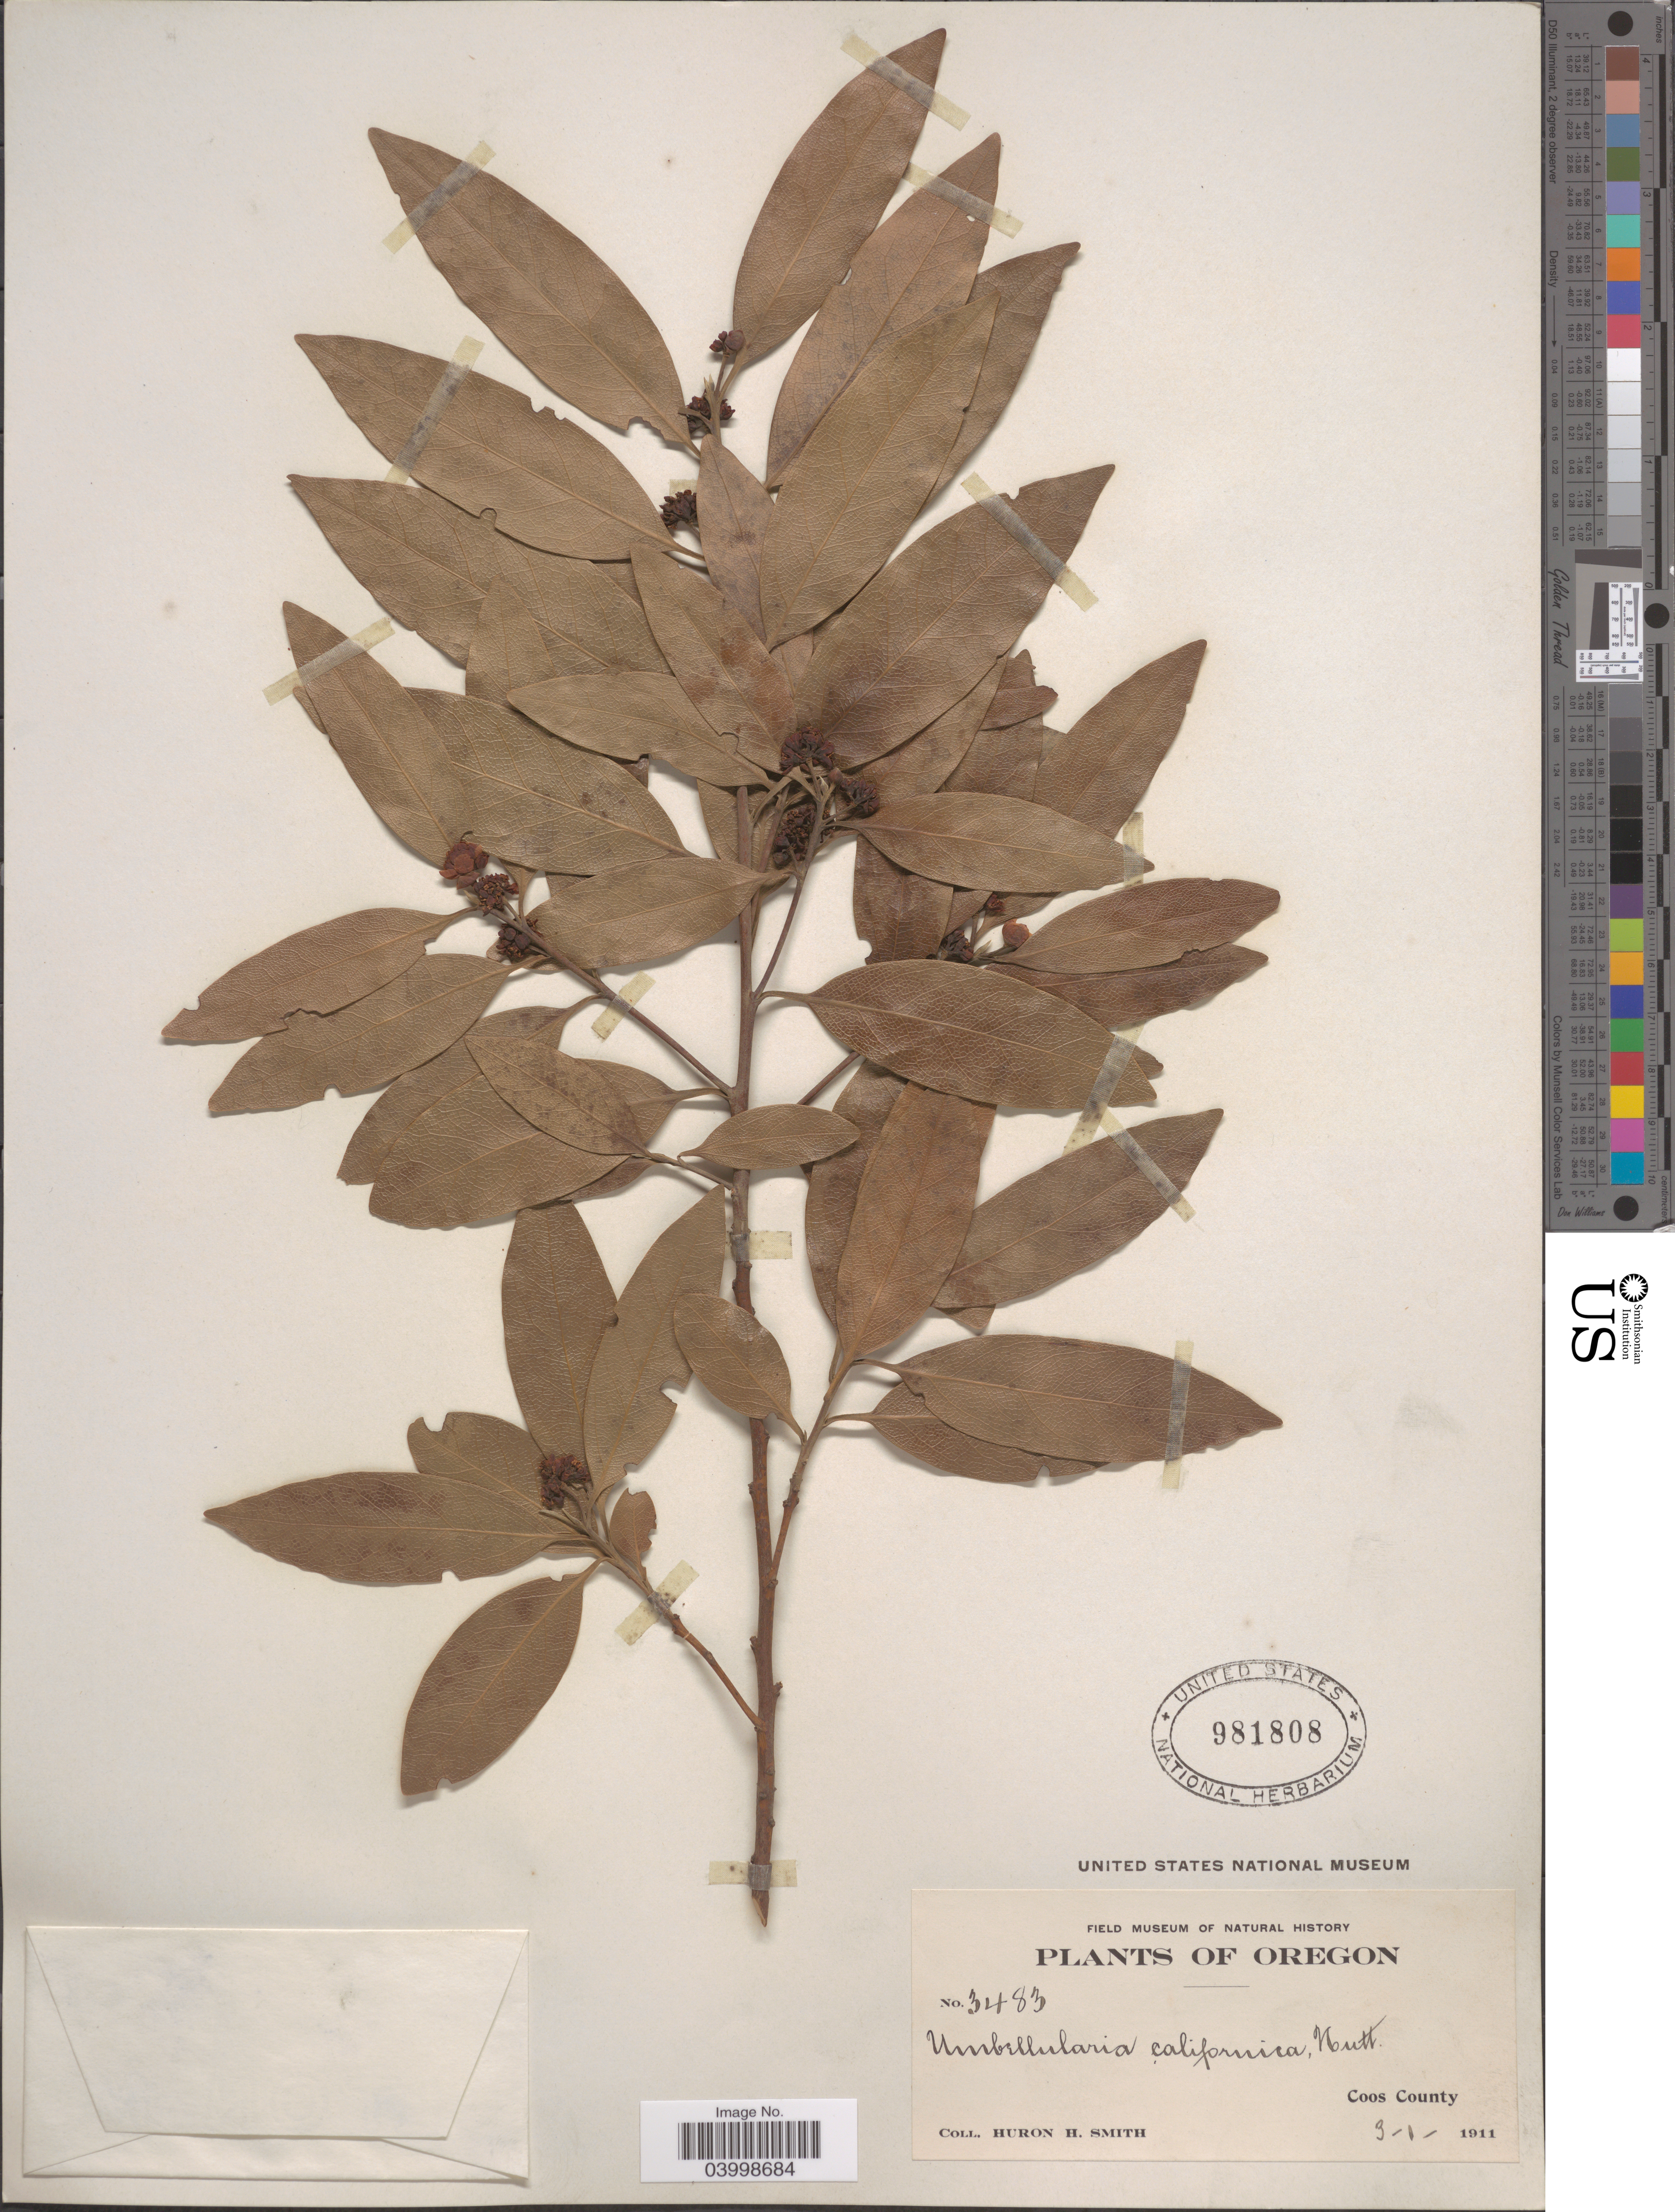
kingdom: Plantae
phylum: Tracheophyta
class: Magnoliopsida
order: Laurales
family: Lauraceae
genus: Umbellularia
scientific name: Umbellularia californica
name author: (Hook. & Arn.) Nutt.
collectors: Huron H. Smith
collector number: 3483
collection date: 1911-01-03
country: United States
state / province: Oregon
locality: Coos County.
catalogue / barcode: US 981808